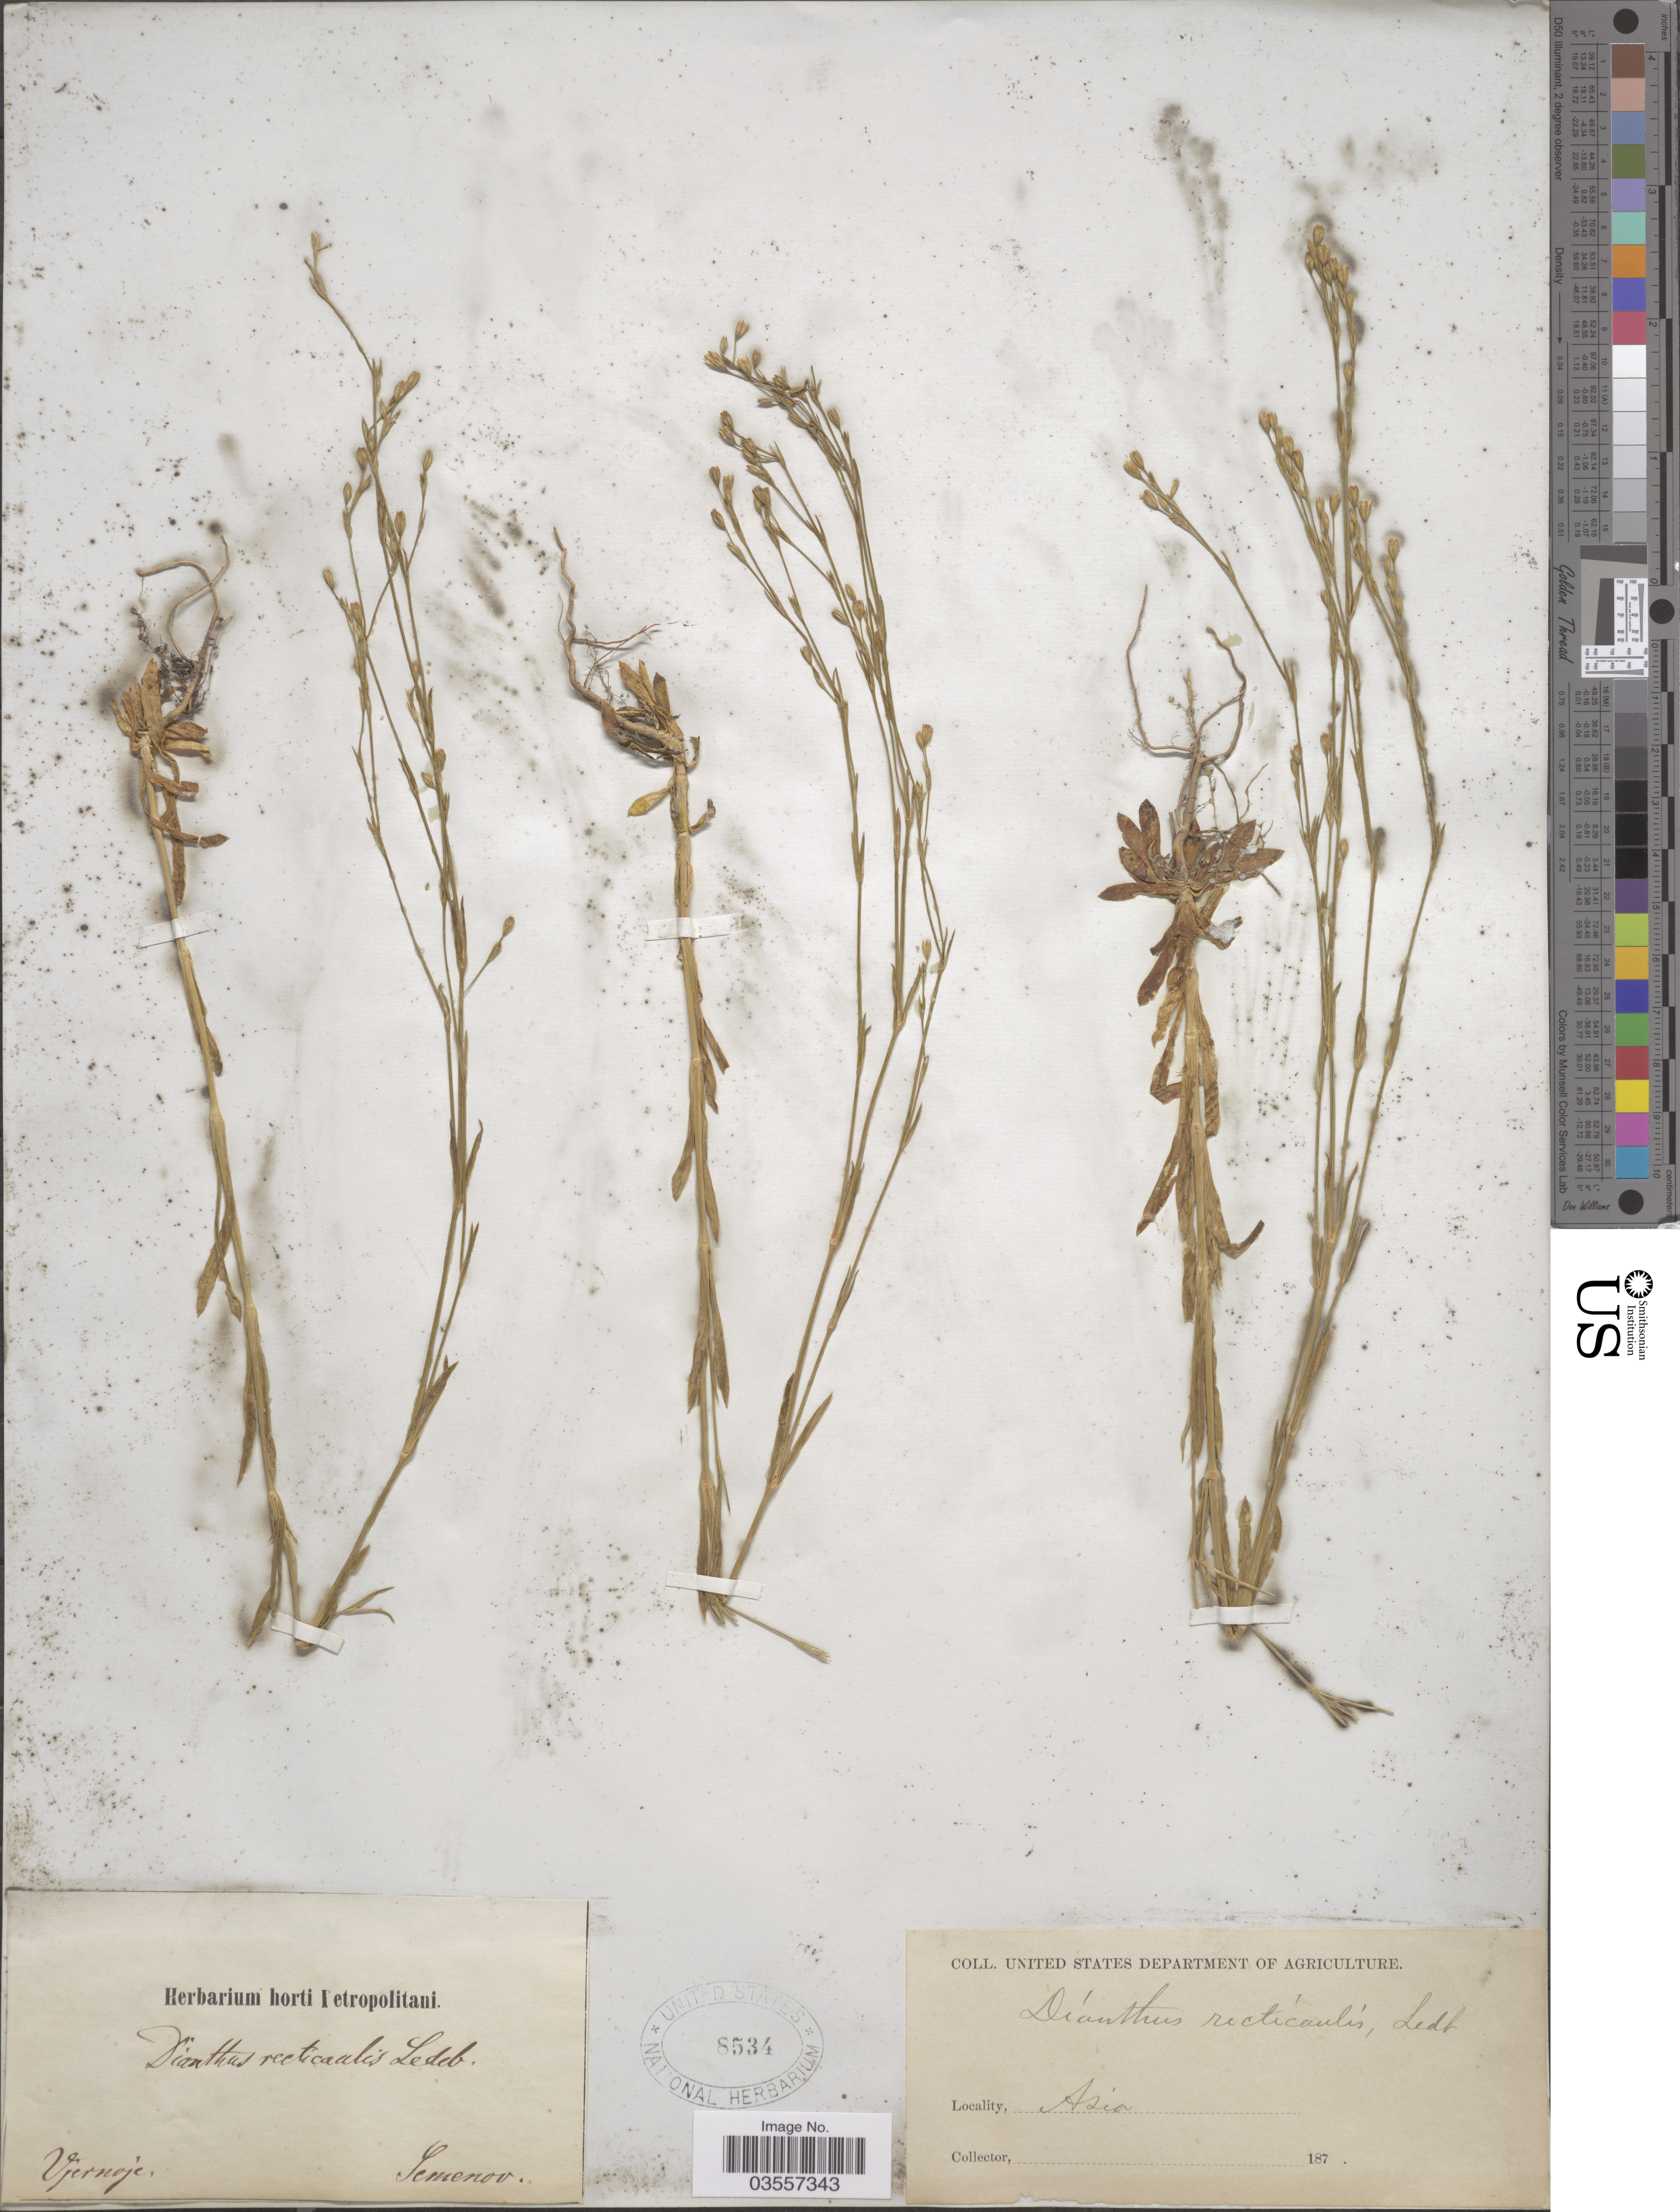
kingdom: Plantae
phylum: Tracheophyta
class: Magnoliopsida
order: Caryophyllales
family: Caryophyllaceae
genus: Dianthus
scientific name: Dianthus recticaulis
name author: Ledeb.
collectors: -- Semenov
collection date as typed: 187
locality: Vjernoje. Asia.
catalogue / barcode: US 8534